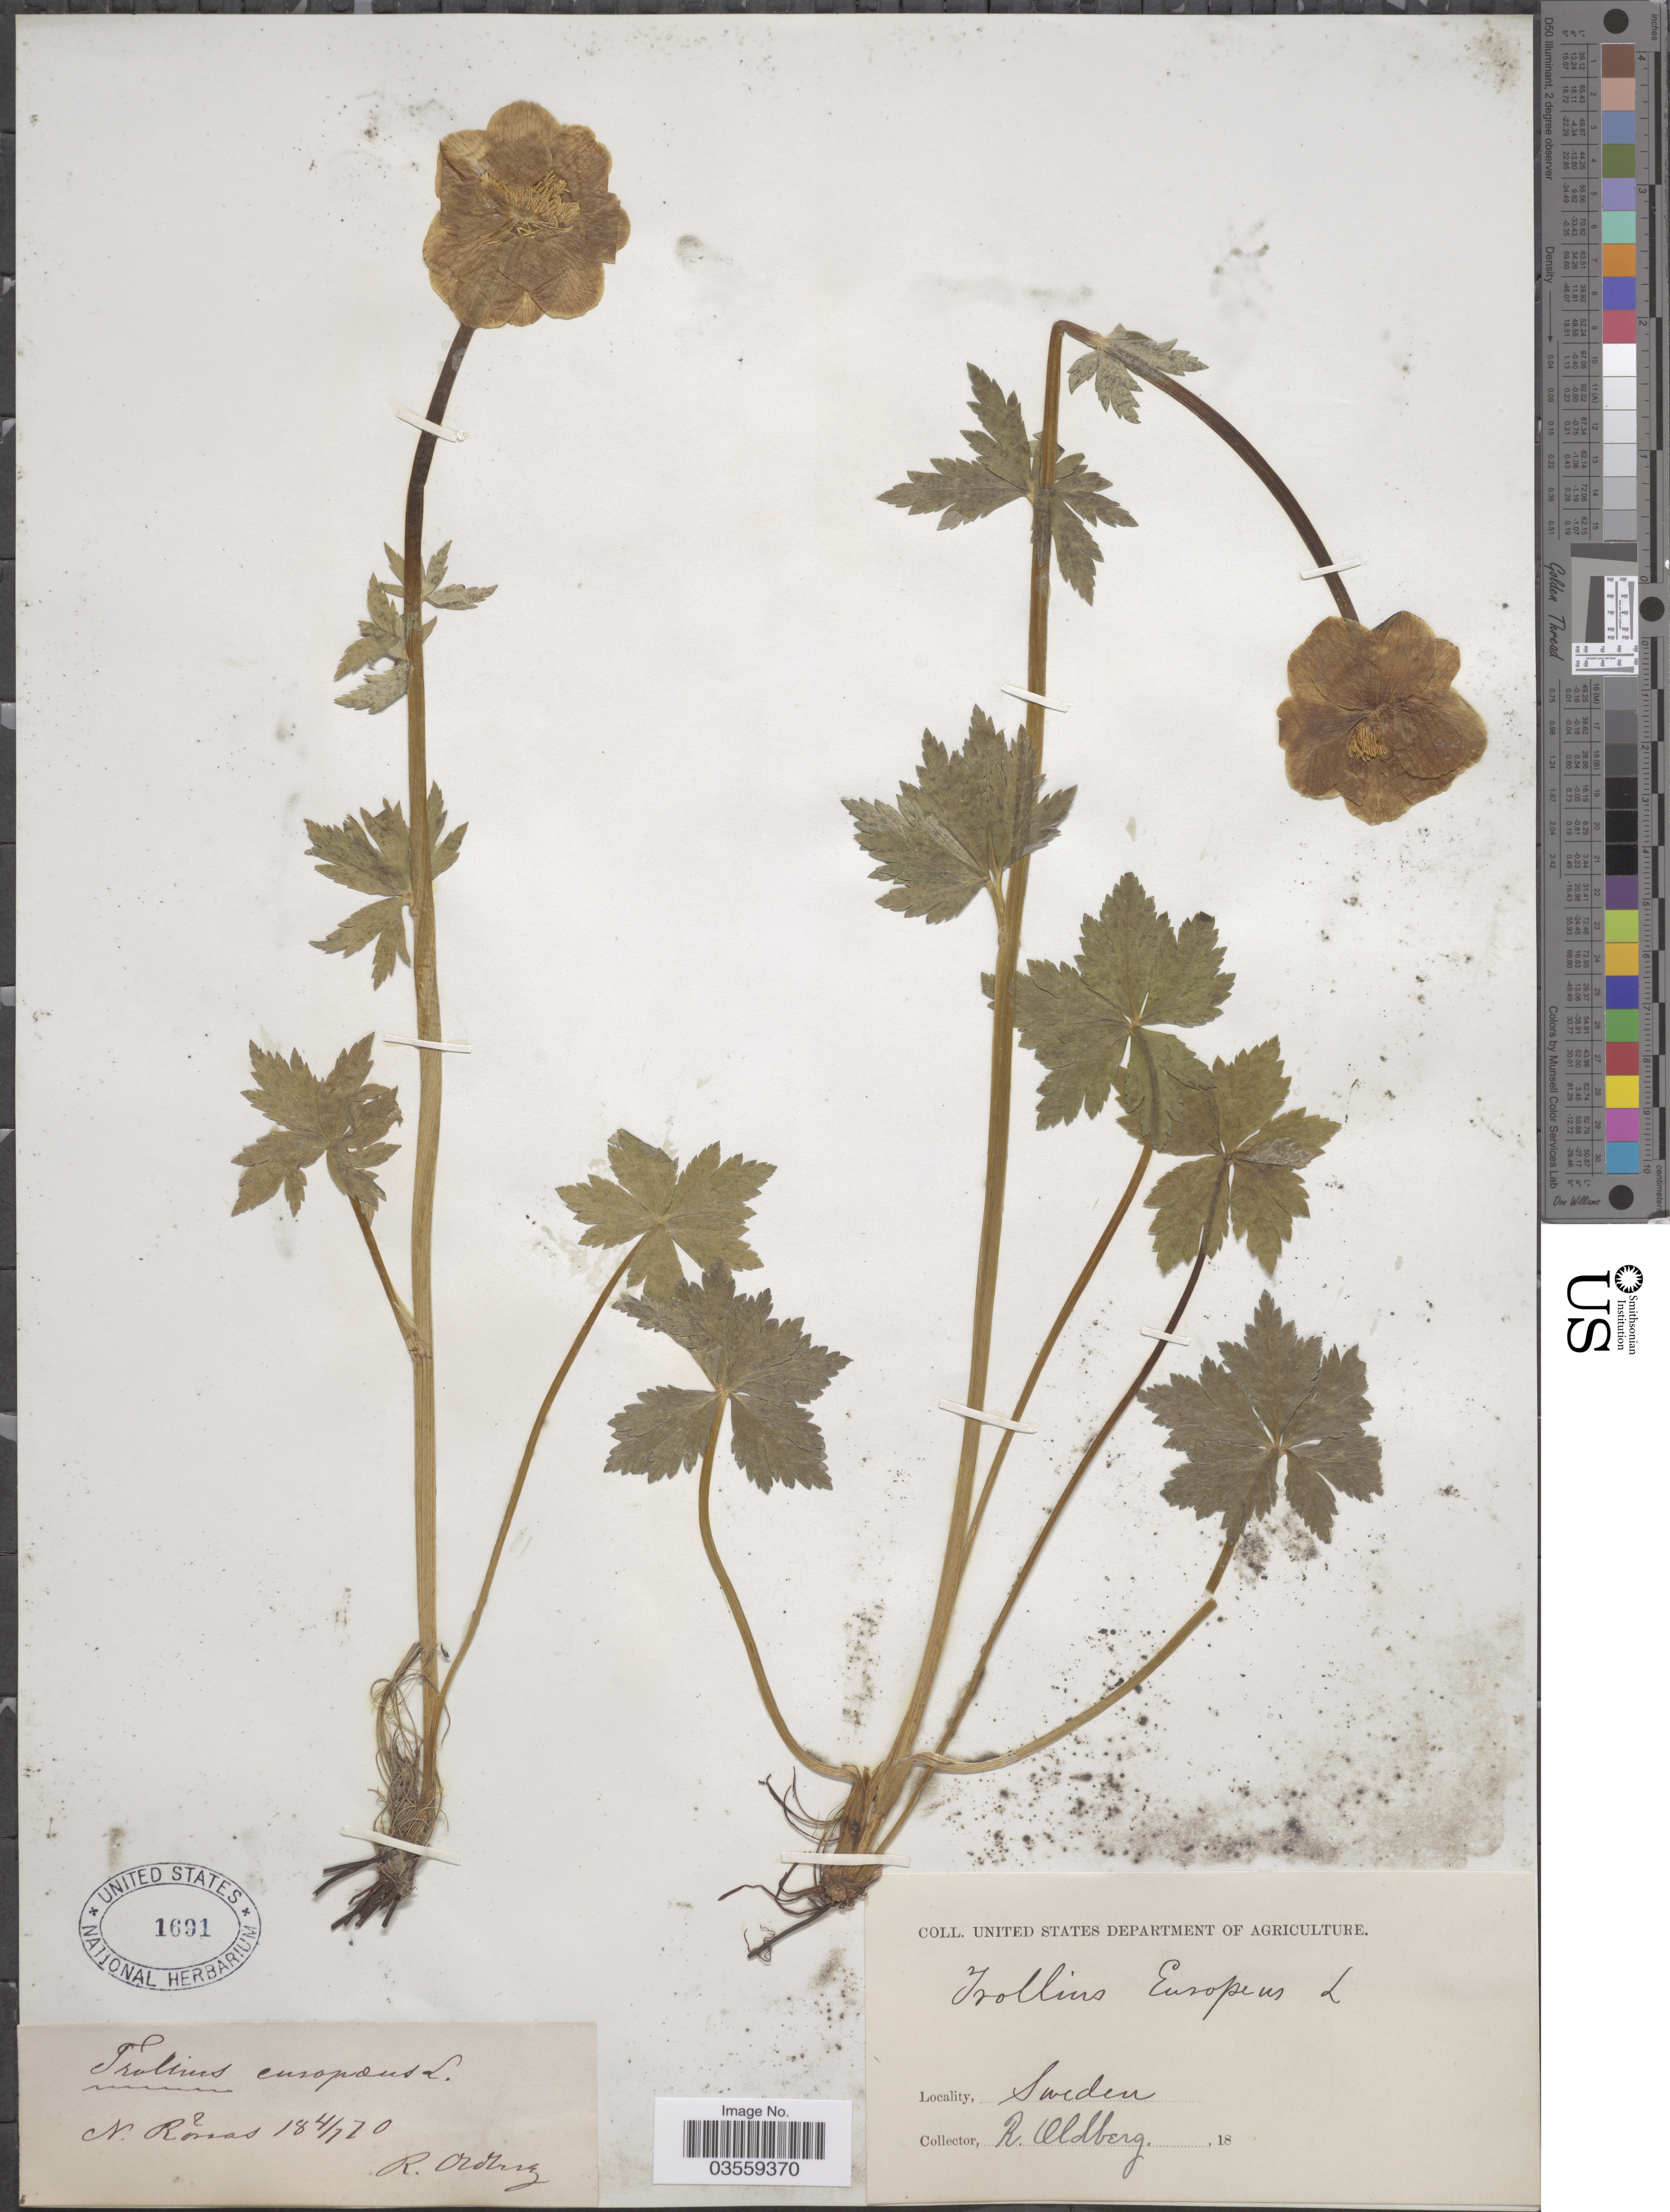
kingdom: Plantae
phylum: Tracheophyta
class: Magnoliopsida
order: Ranunculales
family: Ranunculaceae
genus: Trollius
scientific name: Trollius europaeus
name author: L.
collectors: R. Oldberg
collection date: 1870-07-04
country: Sweden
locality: N. Ronas.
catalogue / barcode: US 1691